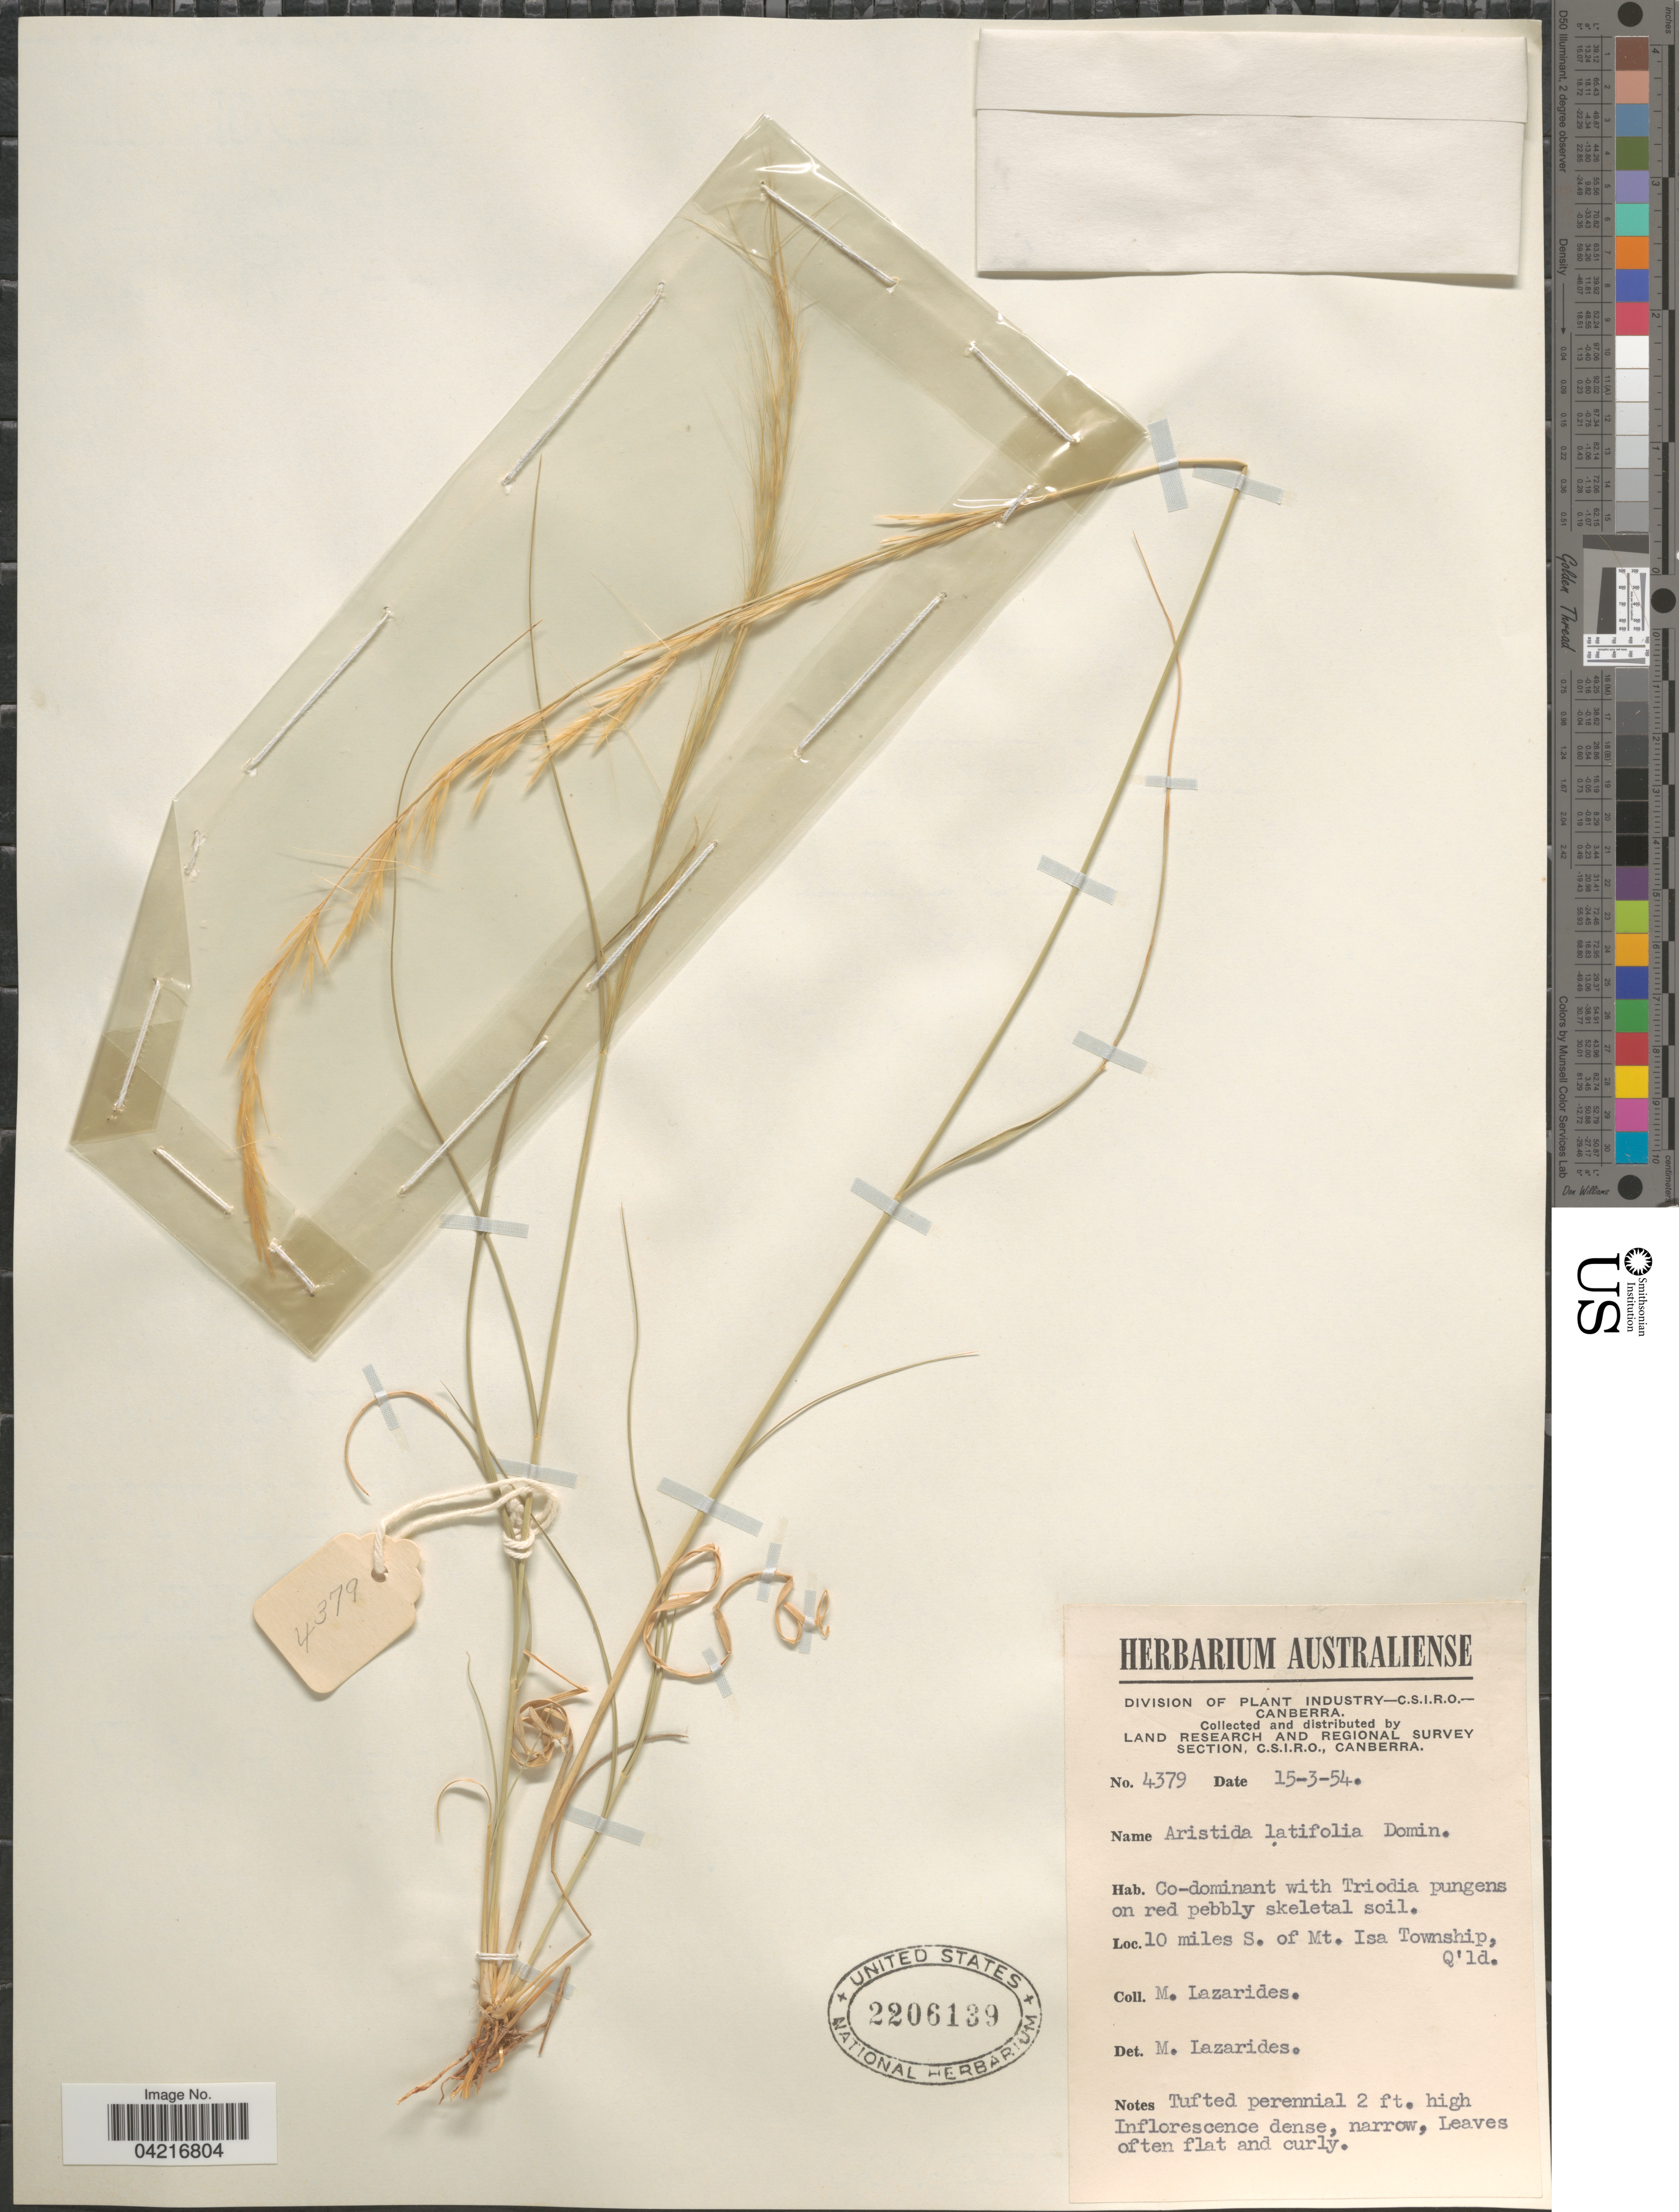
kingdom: Plantae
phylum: Tracheophyta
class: Liliopsida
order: Poales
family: Poaceae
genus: Aristida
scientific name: Aristida latifolia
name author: Domin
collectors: M. Lazarides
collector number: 4379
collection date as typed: Transcribed d/m/y: 15/3/54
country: Australia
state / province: Queensland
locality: Land Research and Regional Survey Section, C.S.I.R.O. 10 miles S. of Mt. Isa Township.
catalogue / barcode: US 2206139